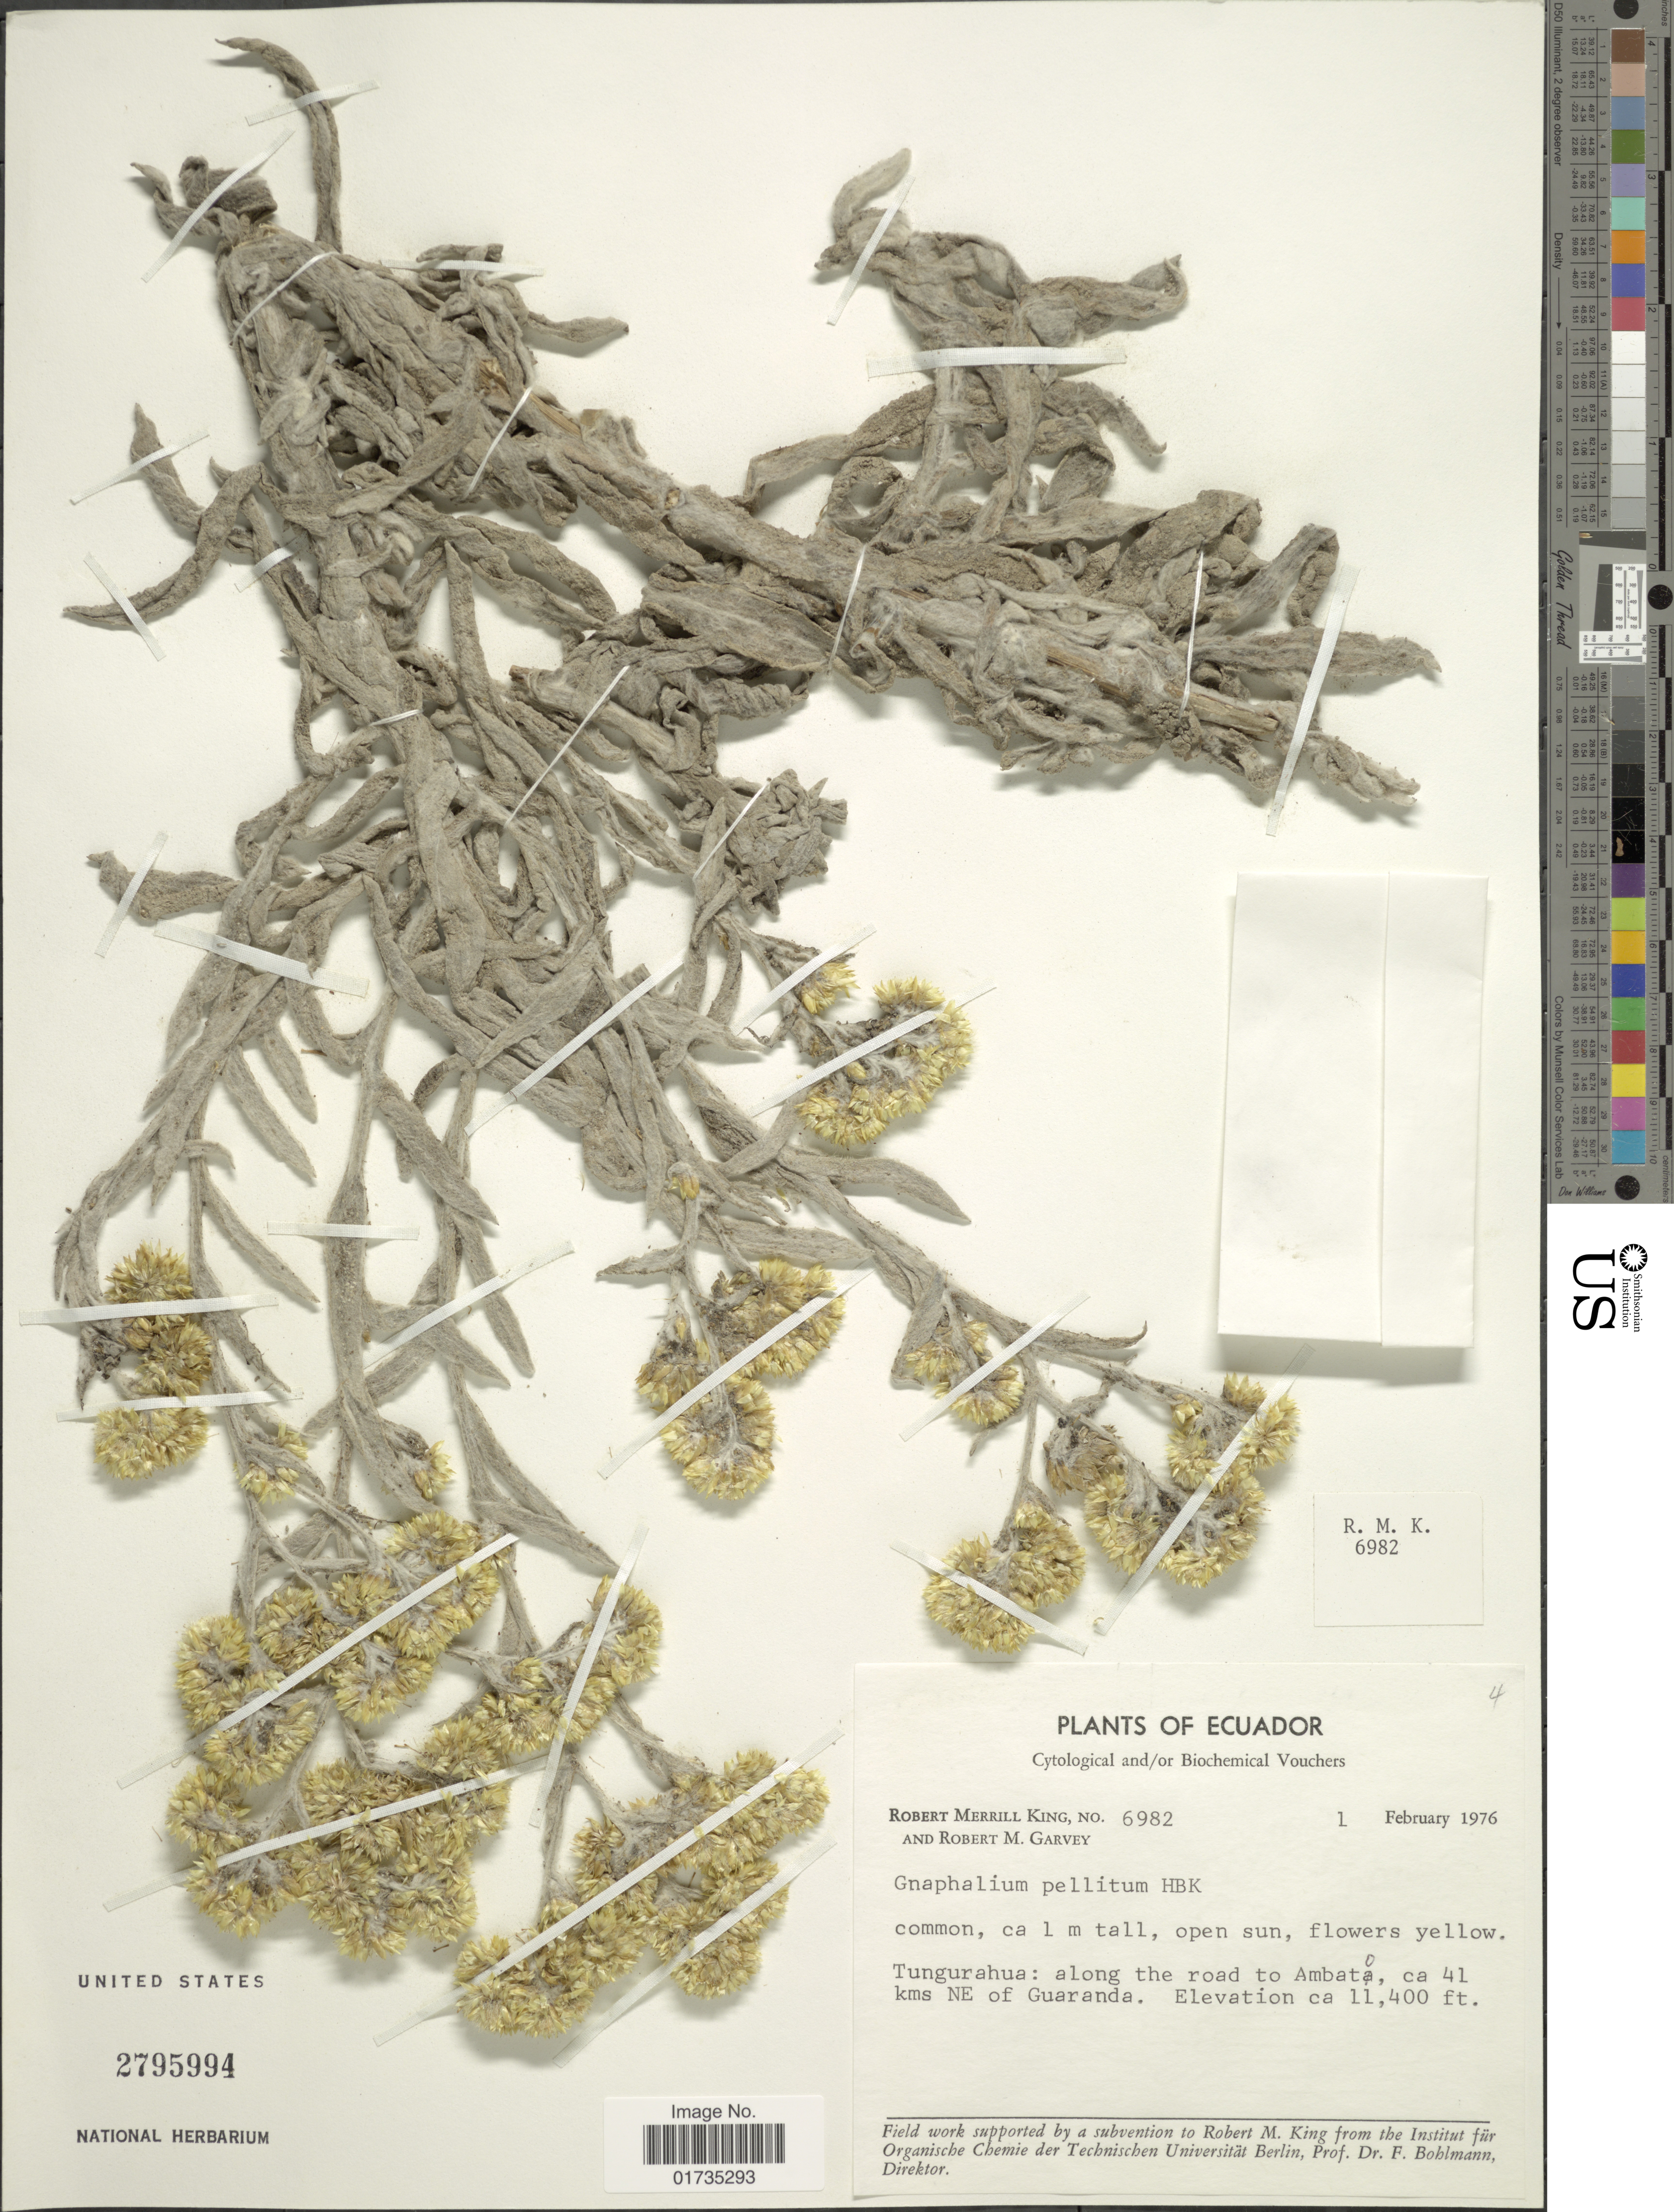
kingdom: Plantae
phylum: Tracheophyta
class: Magnoliopsida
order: Asterales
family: Asteraceae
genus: Achyrocline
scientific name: Achyrocline alata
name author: (Kunth) DC.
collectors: R. M. King & R. Garvey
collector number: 6982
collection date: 1976-02-01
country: Ecuador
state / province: Tungurahua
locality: Ecuador. Tungurahua: along the road to Ambato, ca 41 kms NE of Guaranda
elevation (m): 3475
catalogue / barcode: US 2795994